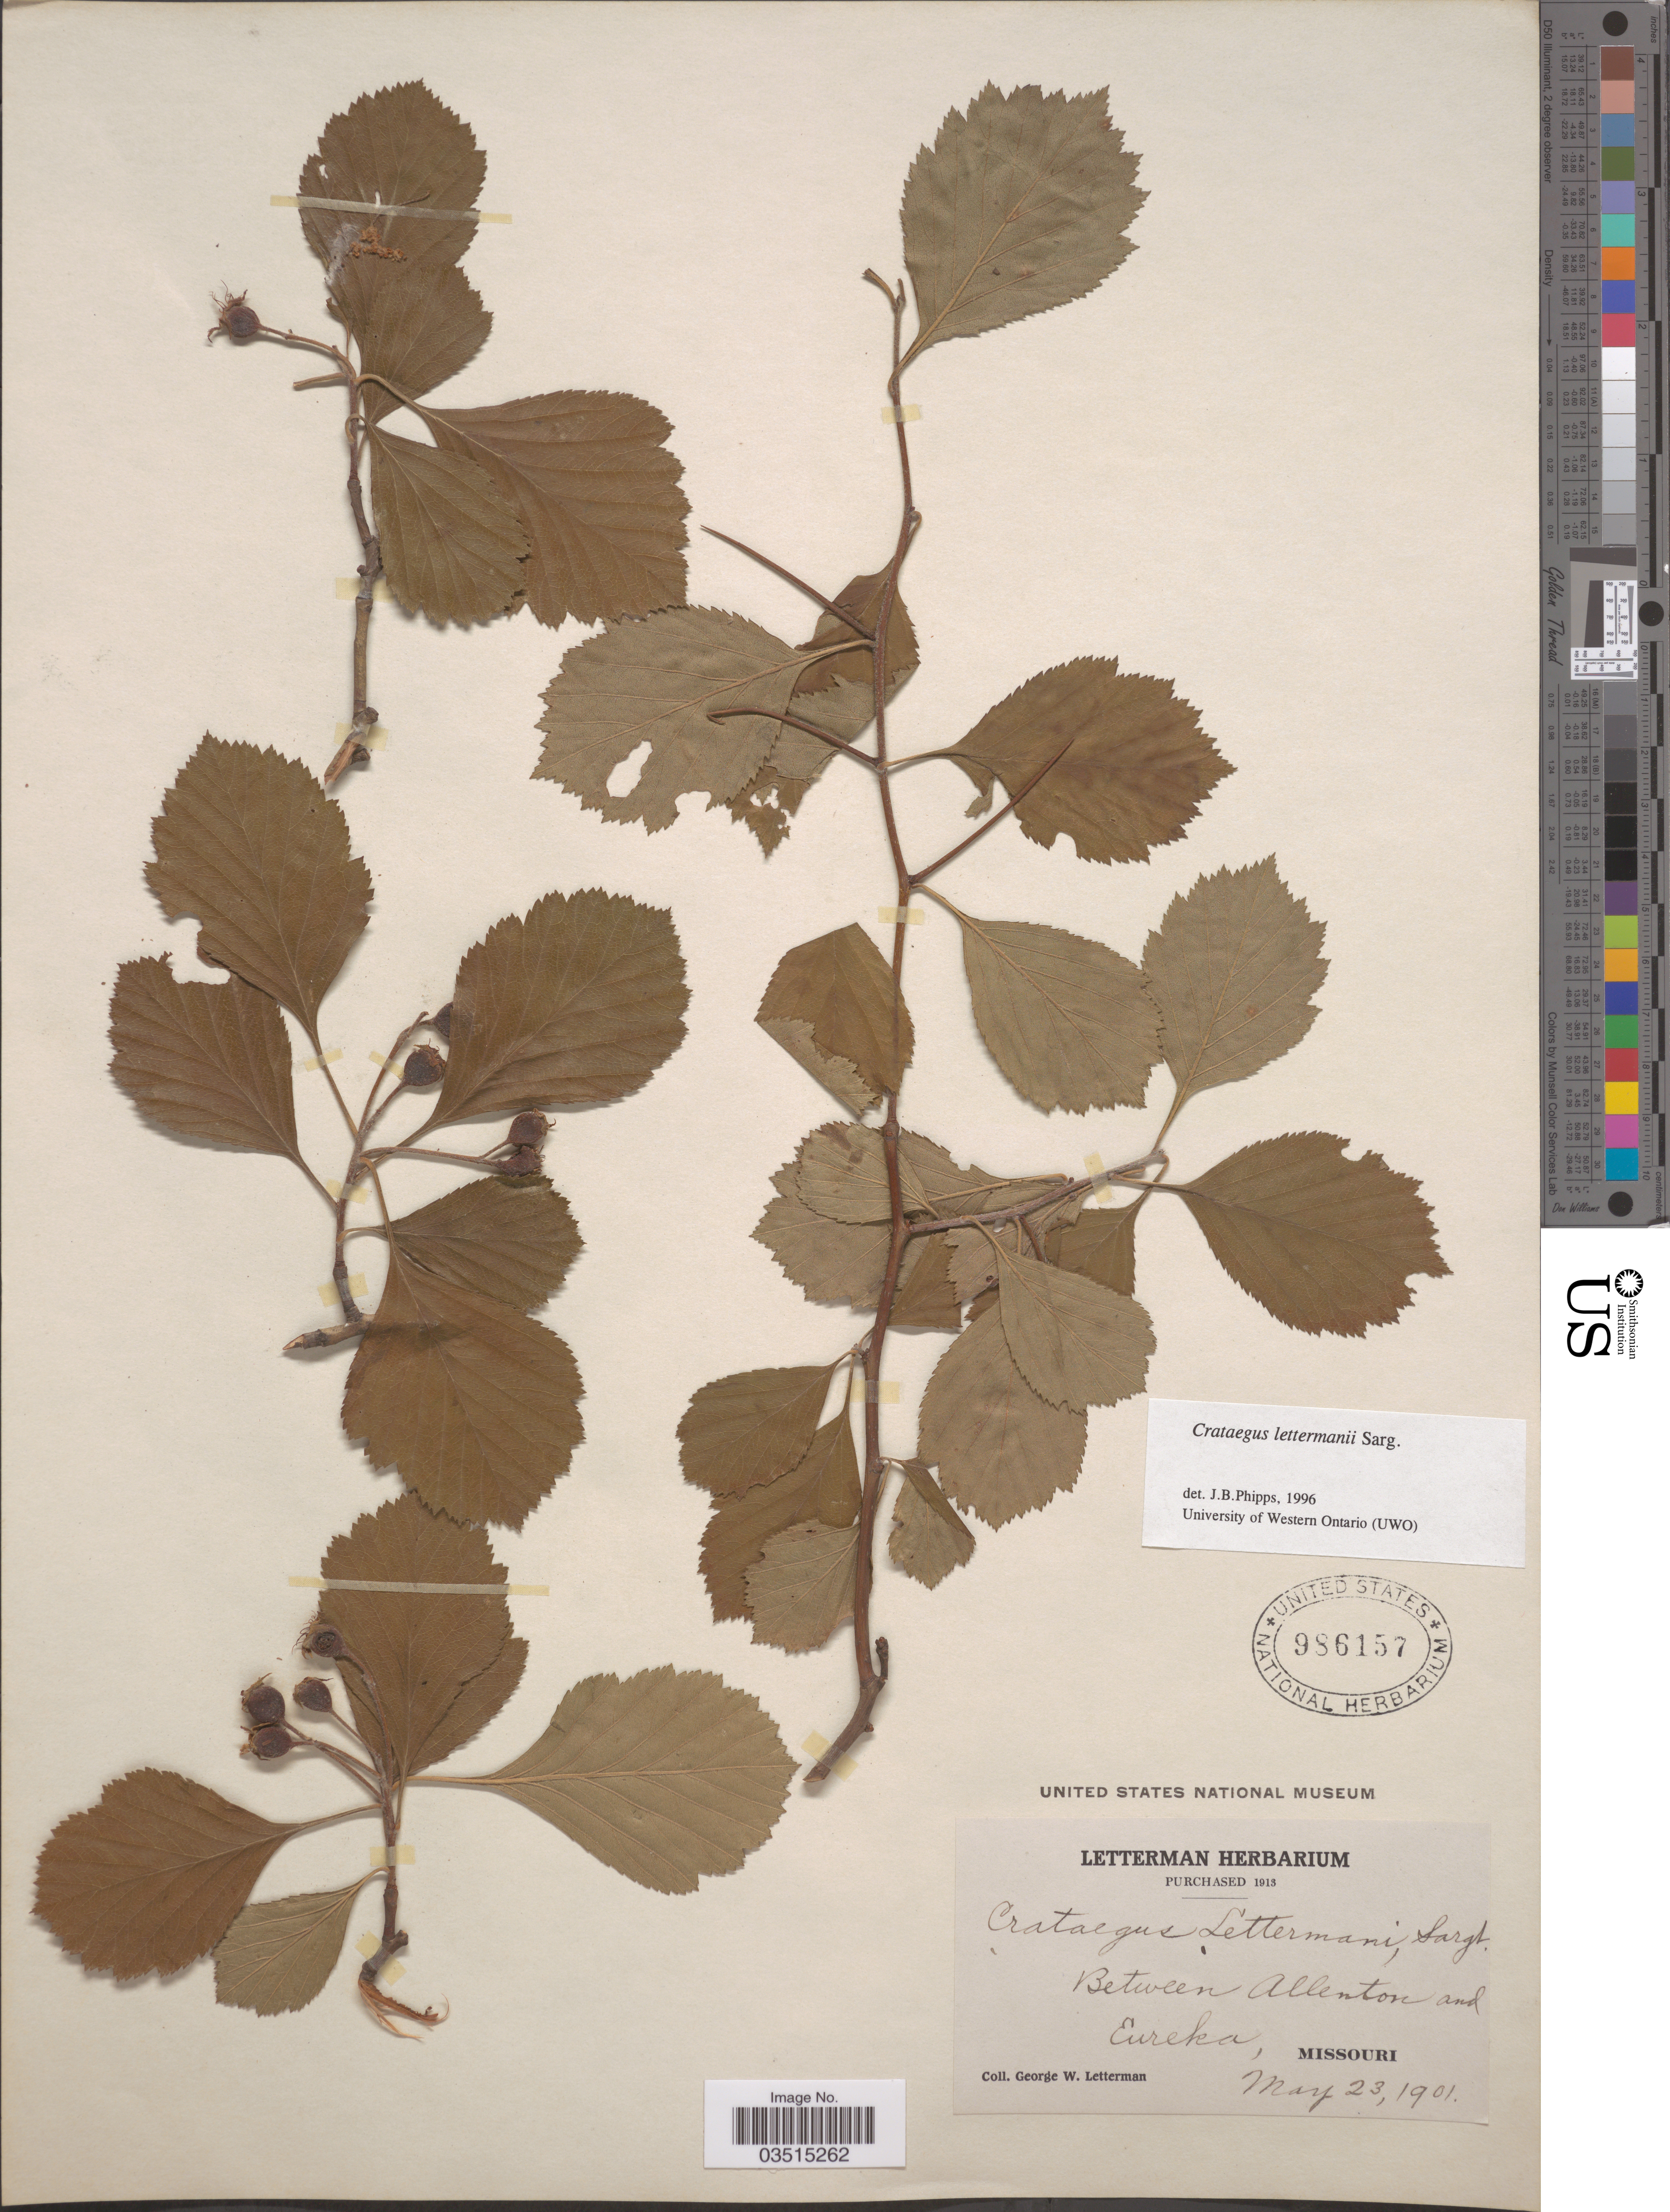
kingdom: Plantae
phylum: Tracheophyta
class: Magnoliopsida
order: Rosales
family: Rosaceae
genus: Crataegus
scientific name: Crataegus lettermanii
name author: Sarg.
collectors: G. W. Letterman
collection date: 1901-05-23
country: United States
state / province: Missouri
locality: Between Allenton and Eureka.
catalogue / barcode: US 986157